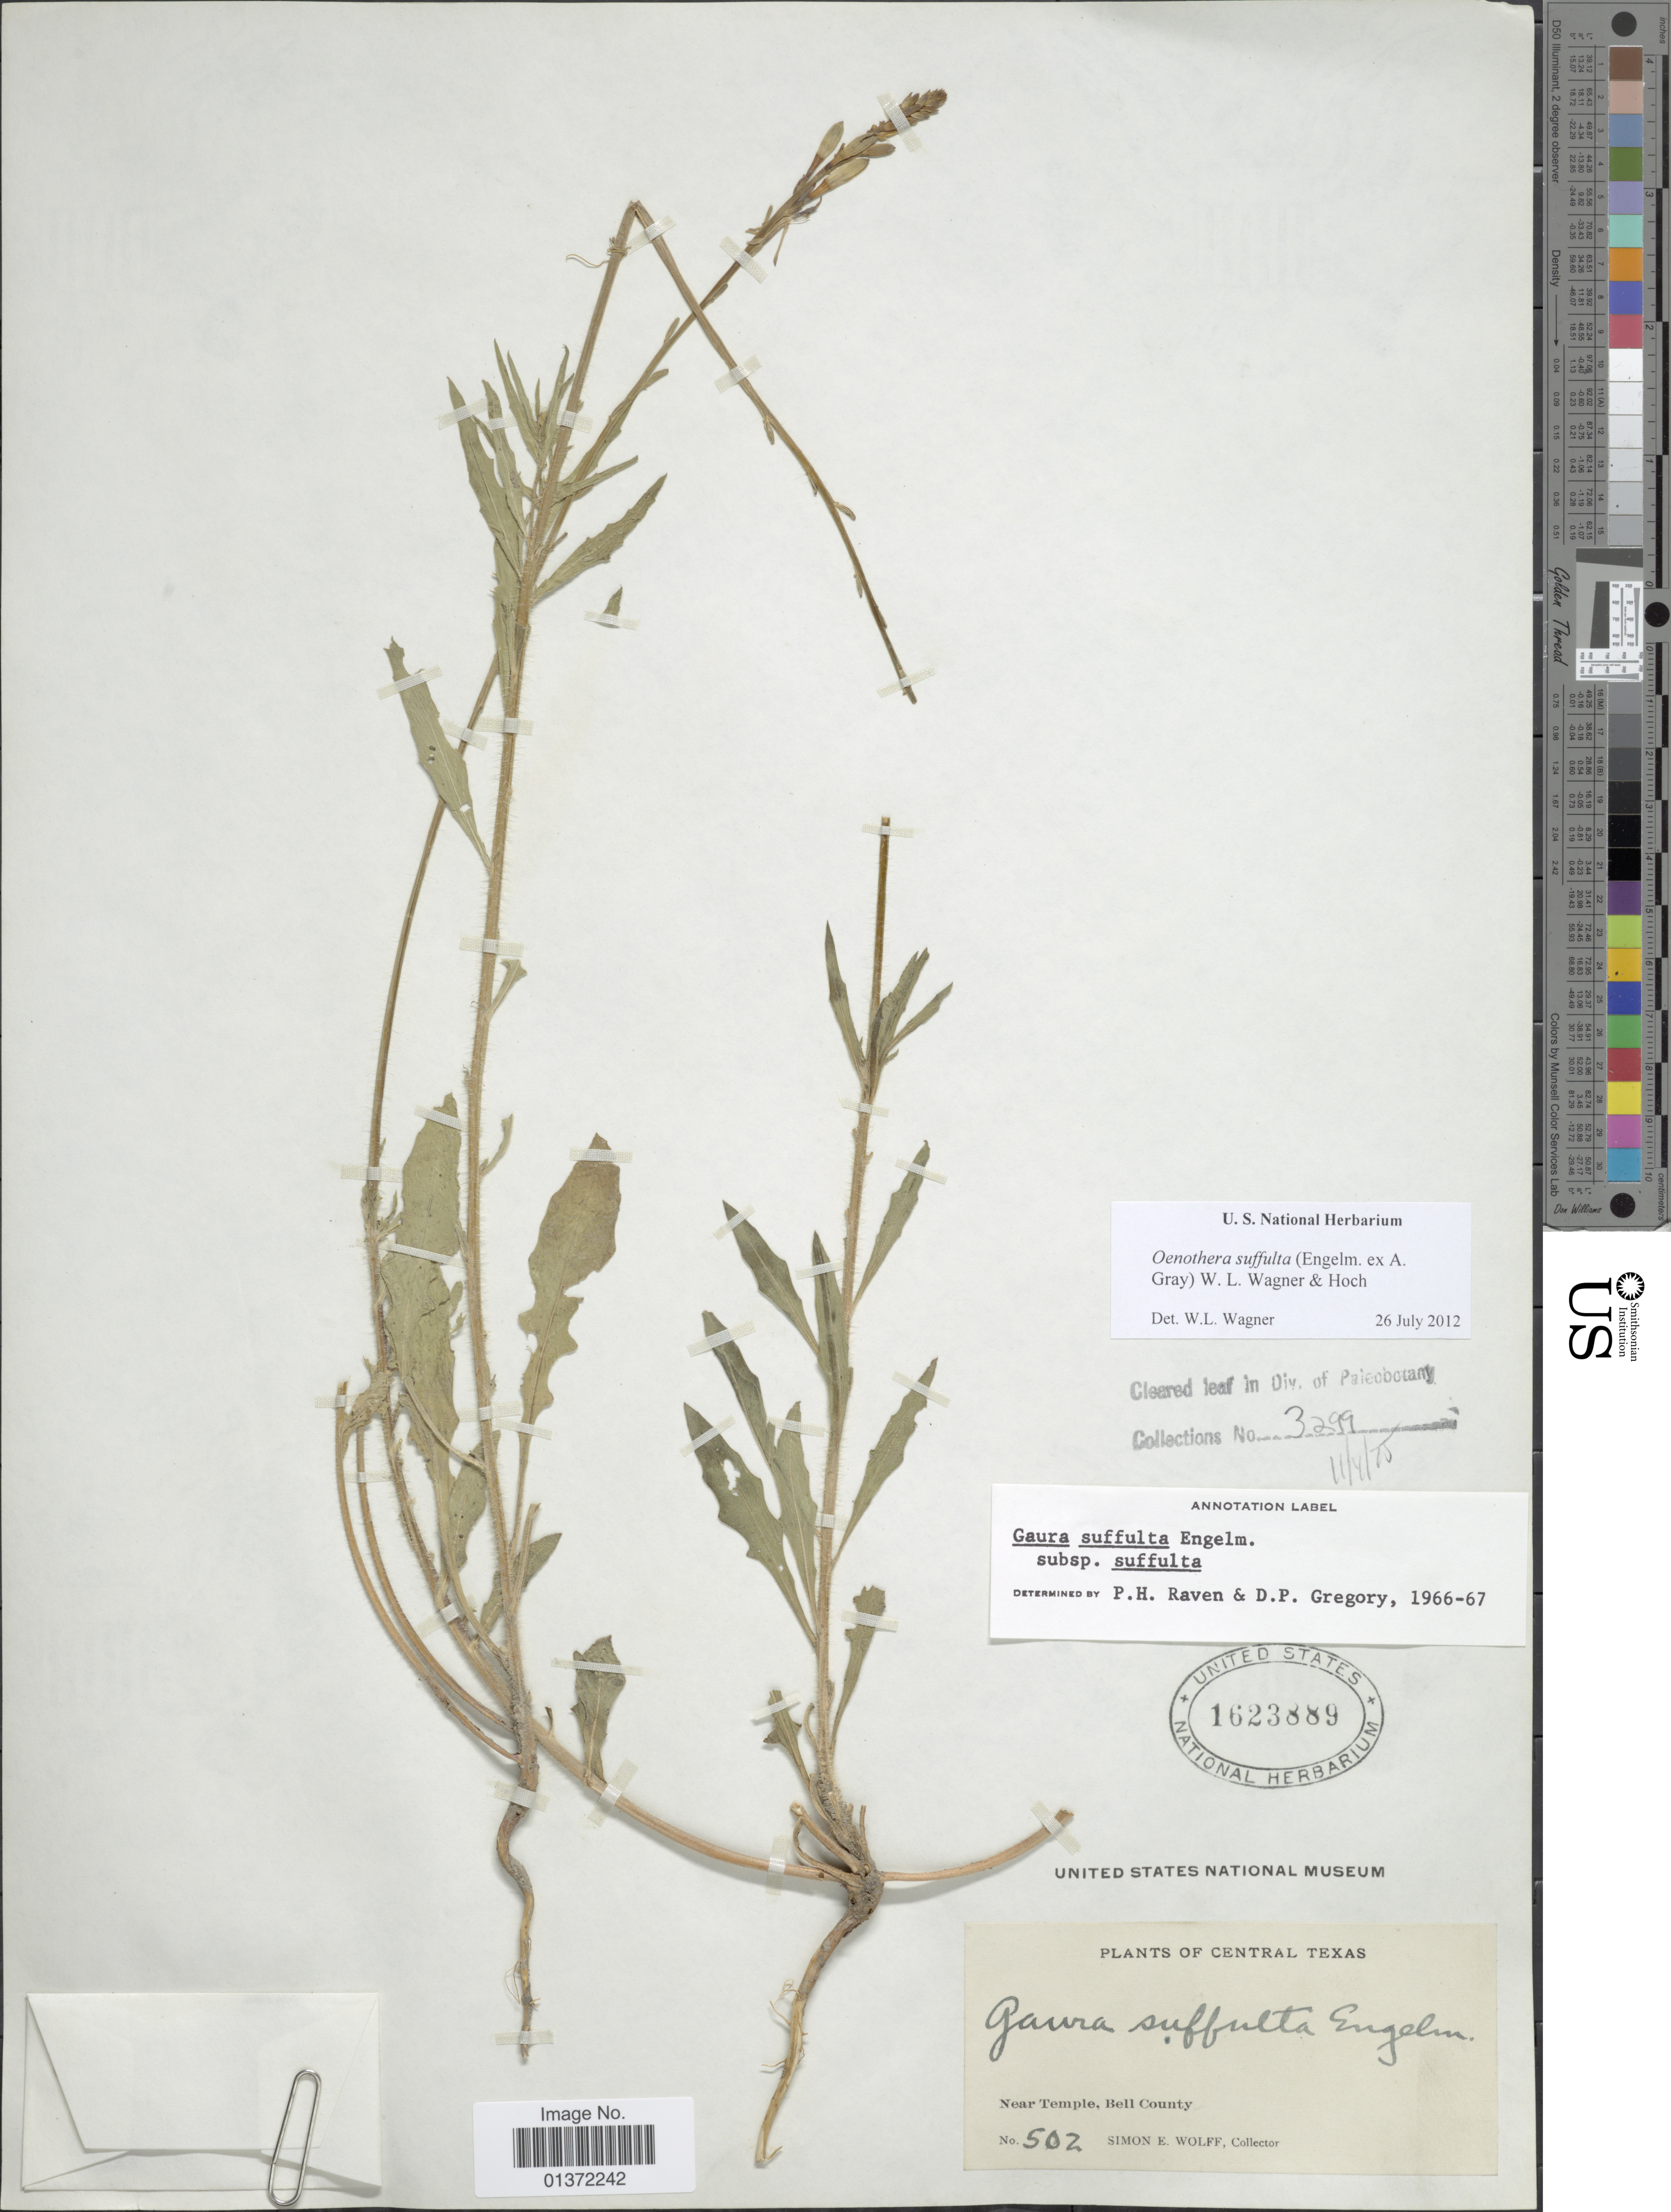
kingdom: Plantae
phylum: Tracheophyta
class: Magnoliopsida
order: Myrtales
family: Onagraceae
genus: Oenothera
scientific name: Oenothera suffulta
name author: (Engelm. ex A. Gray) W.L. Wagner & Hoch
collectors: S. E. Wolff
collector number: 502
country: United States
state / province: Texas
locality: Near Temple, Bell County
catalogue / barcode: US 1623889